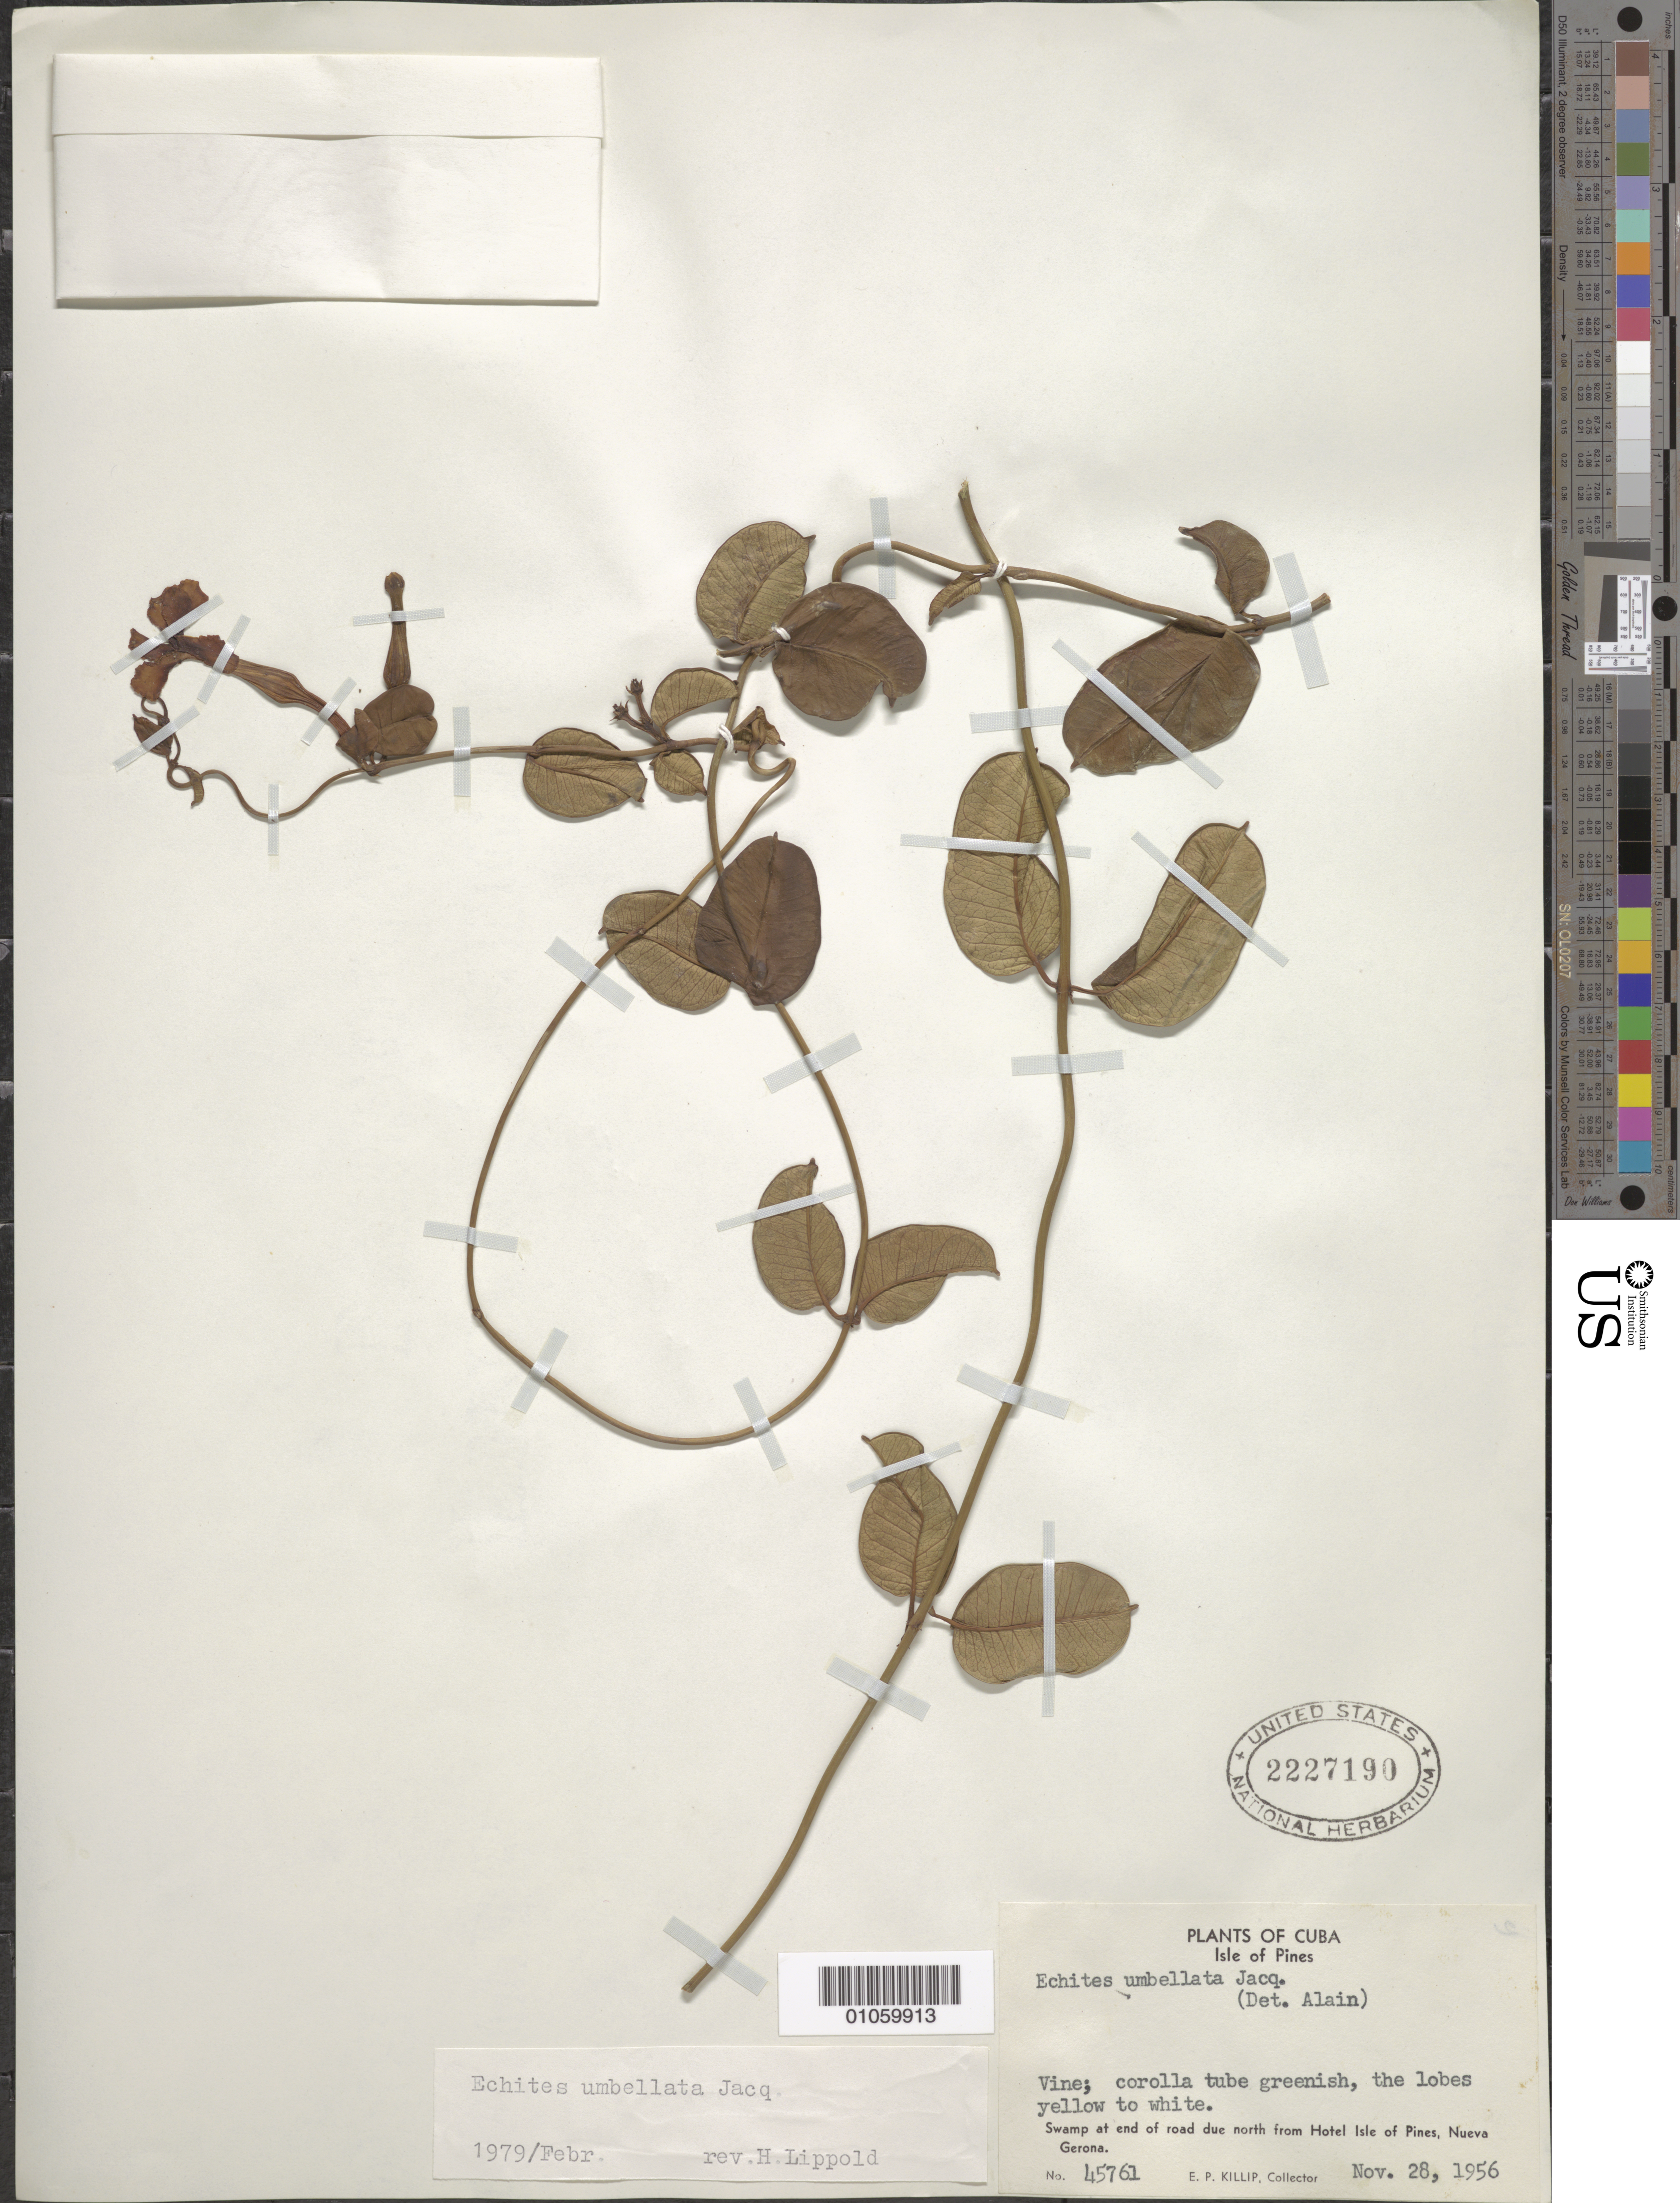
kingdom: Plantae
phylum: Tracheophyta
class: Magnoliopsida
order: Gentianales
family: Apocynaceae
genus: Echites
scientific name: Echites umbellatus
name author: Jacq.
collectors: E. P. Killip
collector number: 45761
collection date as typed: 28 Nov 1956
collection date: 1956-11-28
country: Cuba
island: Isla de la Juventud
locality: Swamp at end of road due north from Hotel Isle of Pines, Nueva Gerona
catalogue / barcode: US 2227190